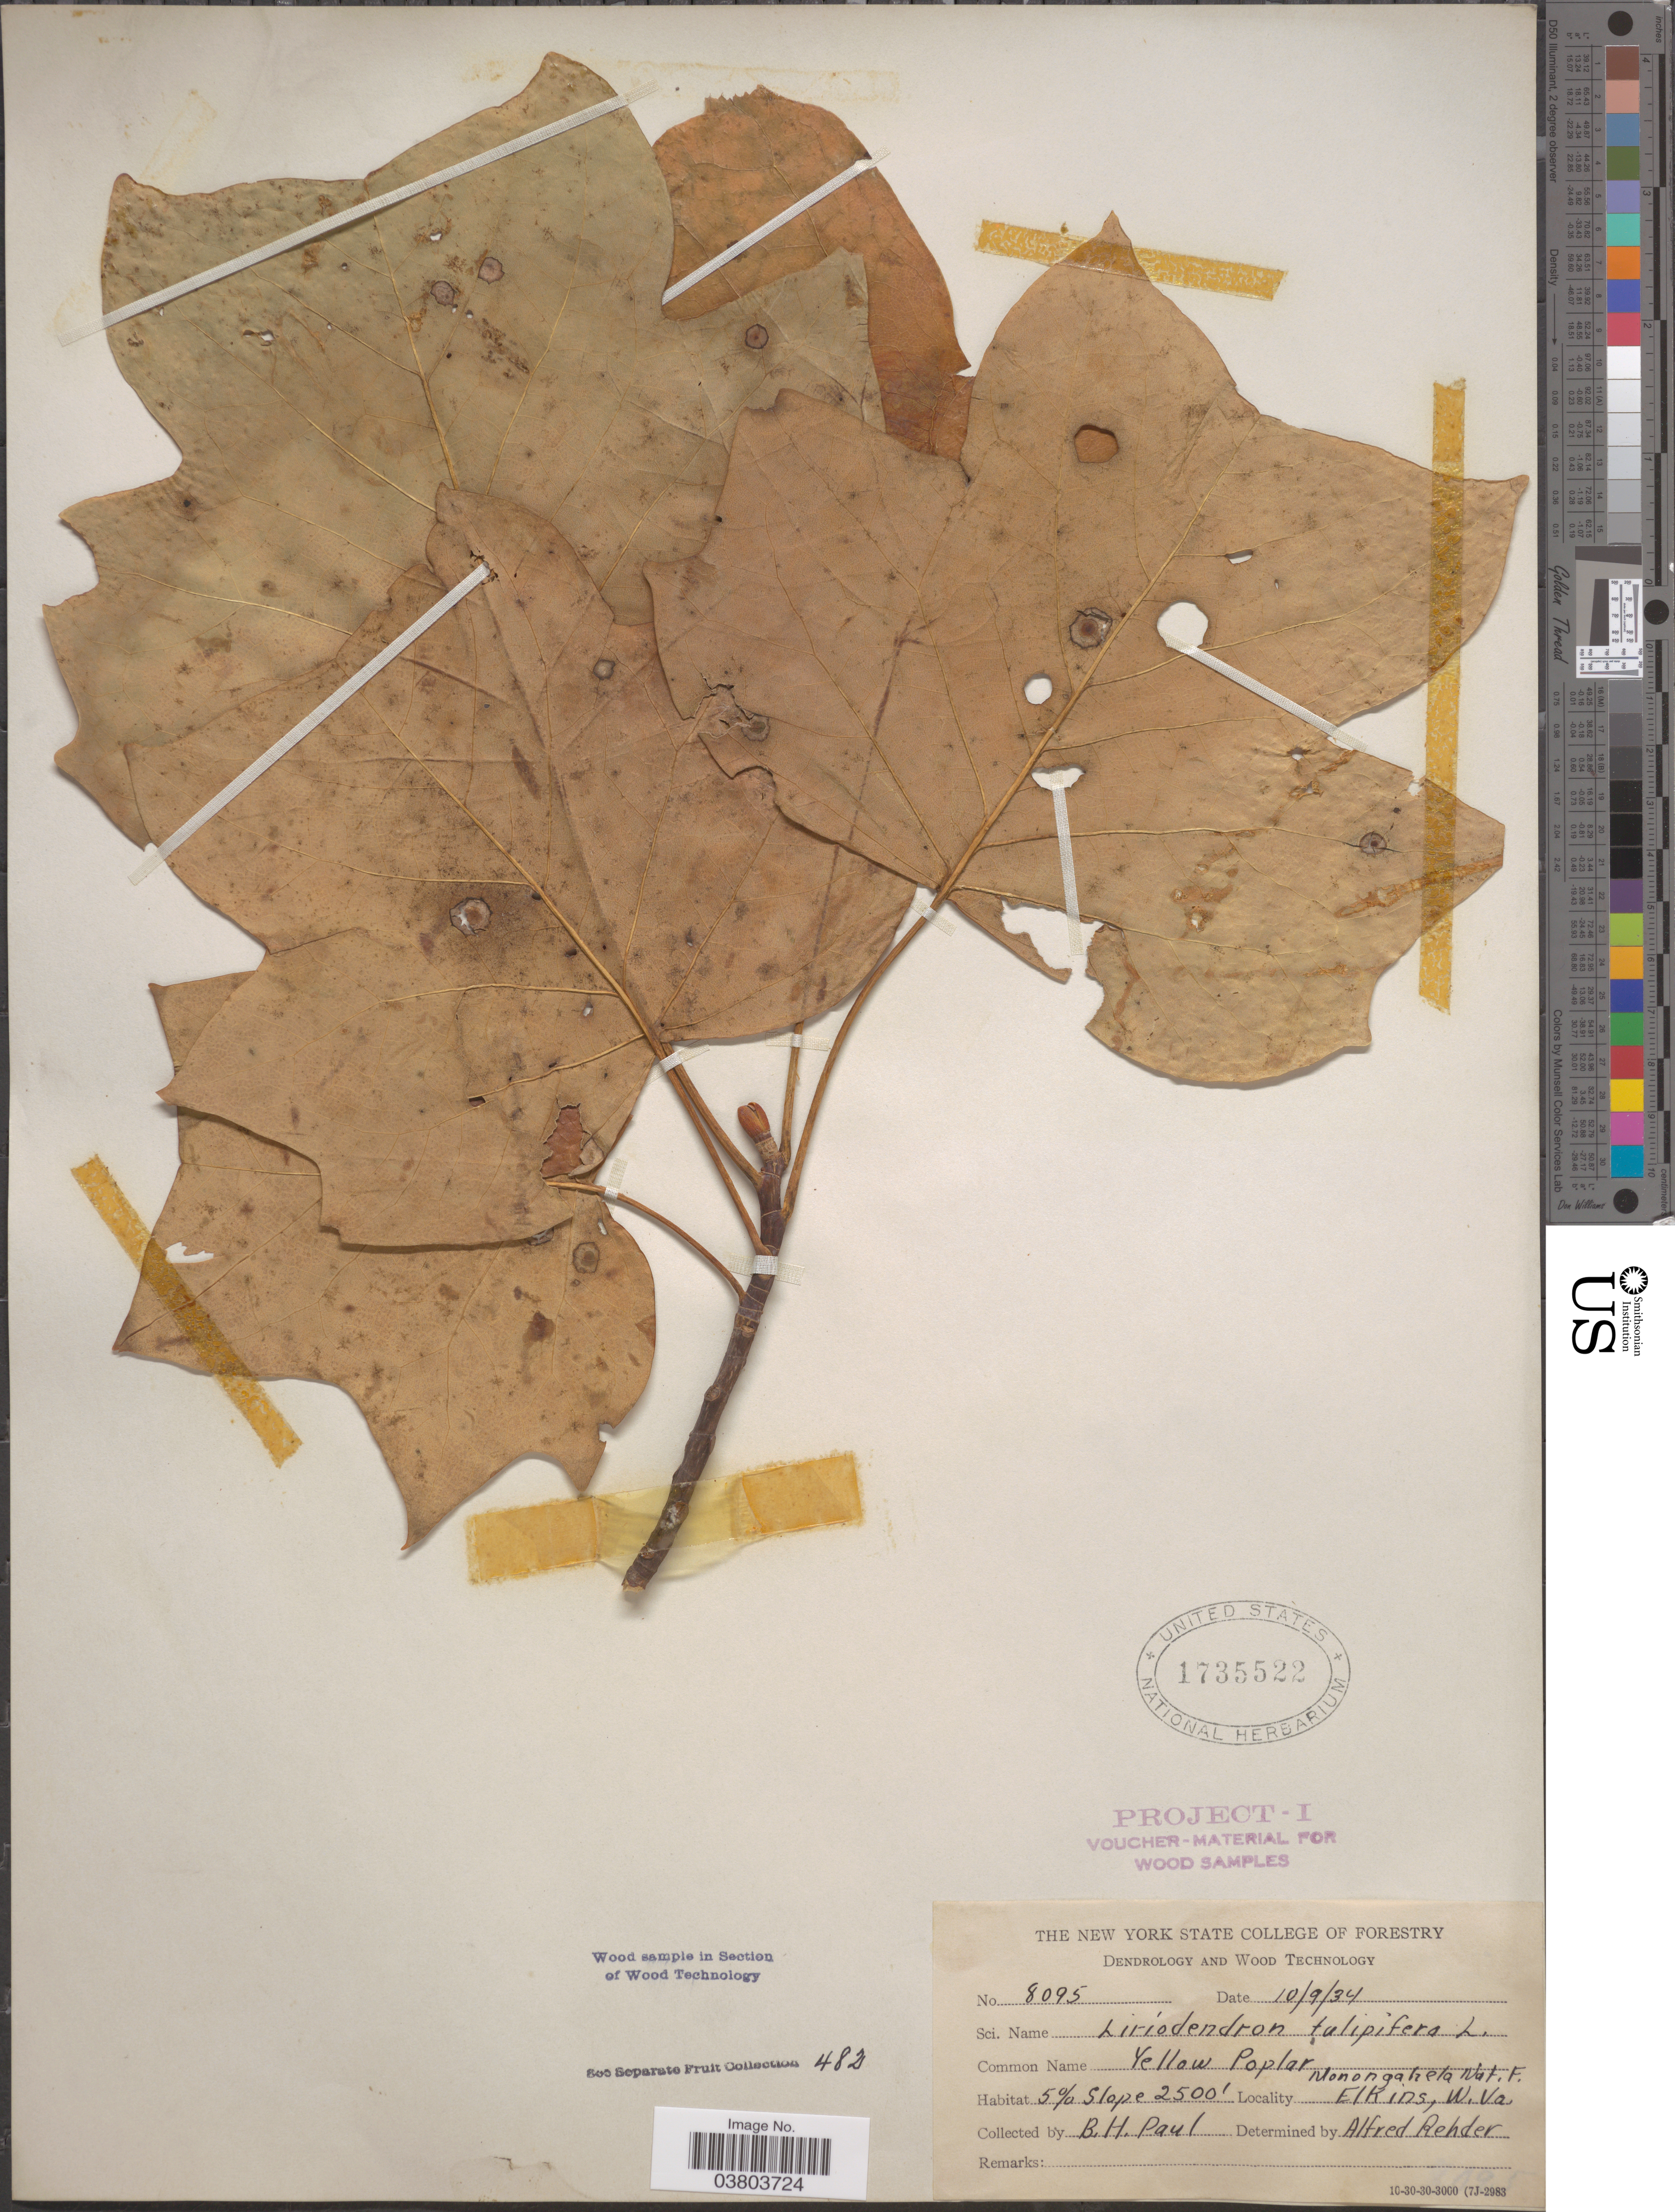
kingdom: Plantae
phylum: Tracheophyta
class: Magnoliopsida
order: Magnoliales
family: Magnoliaceae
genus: Liriodendron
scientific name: Liriodendron tulipifera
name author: L.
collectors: B. Paul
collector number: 8095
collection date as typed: Transcribed d/m/y: 9/10/34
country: United States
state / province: West Virginia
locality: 5% slope. Monongahela National. Forest. Elkins.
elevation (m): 762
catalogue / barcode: US 1735522